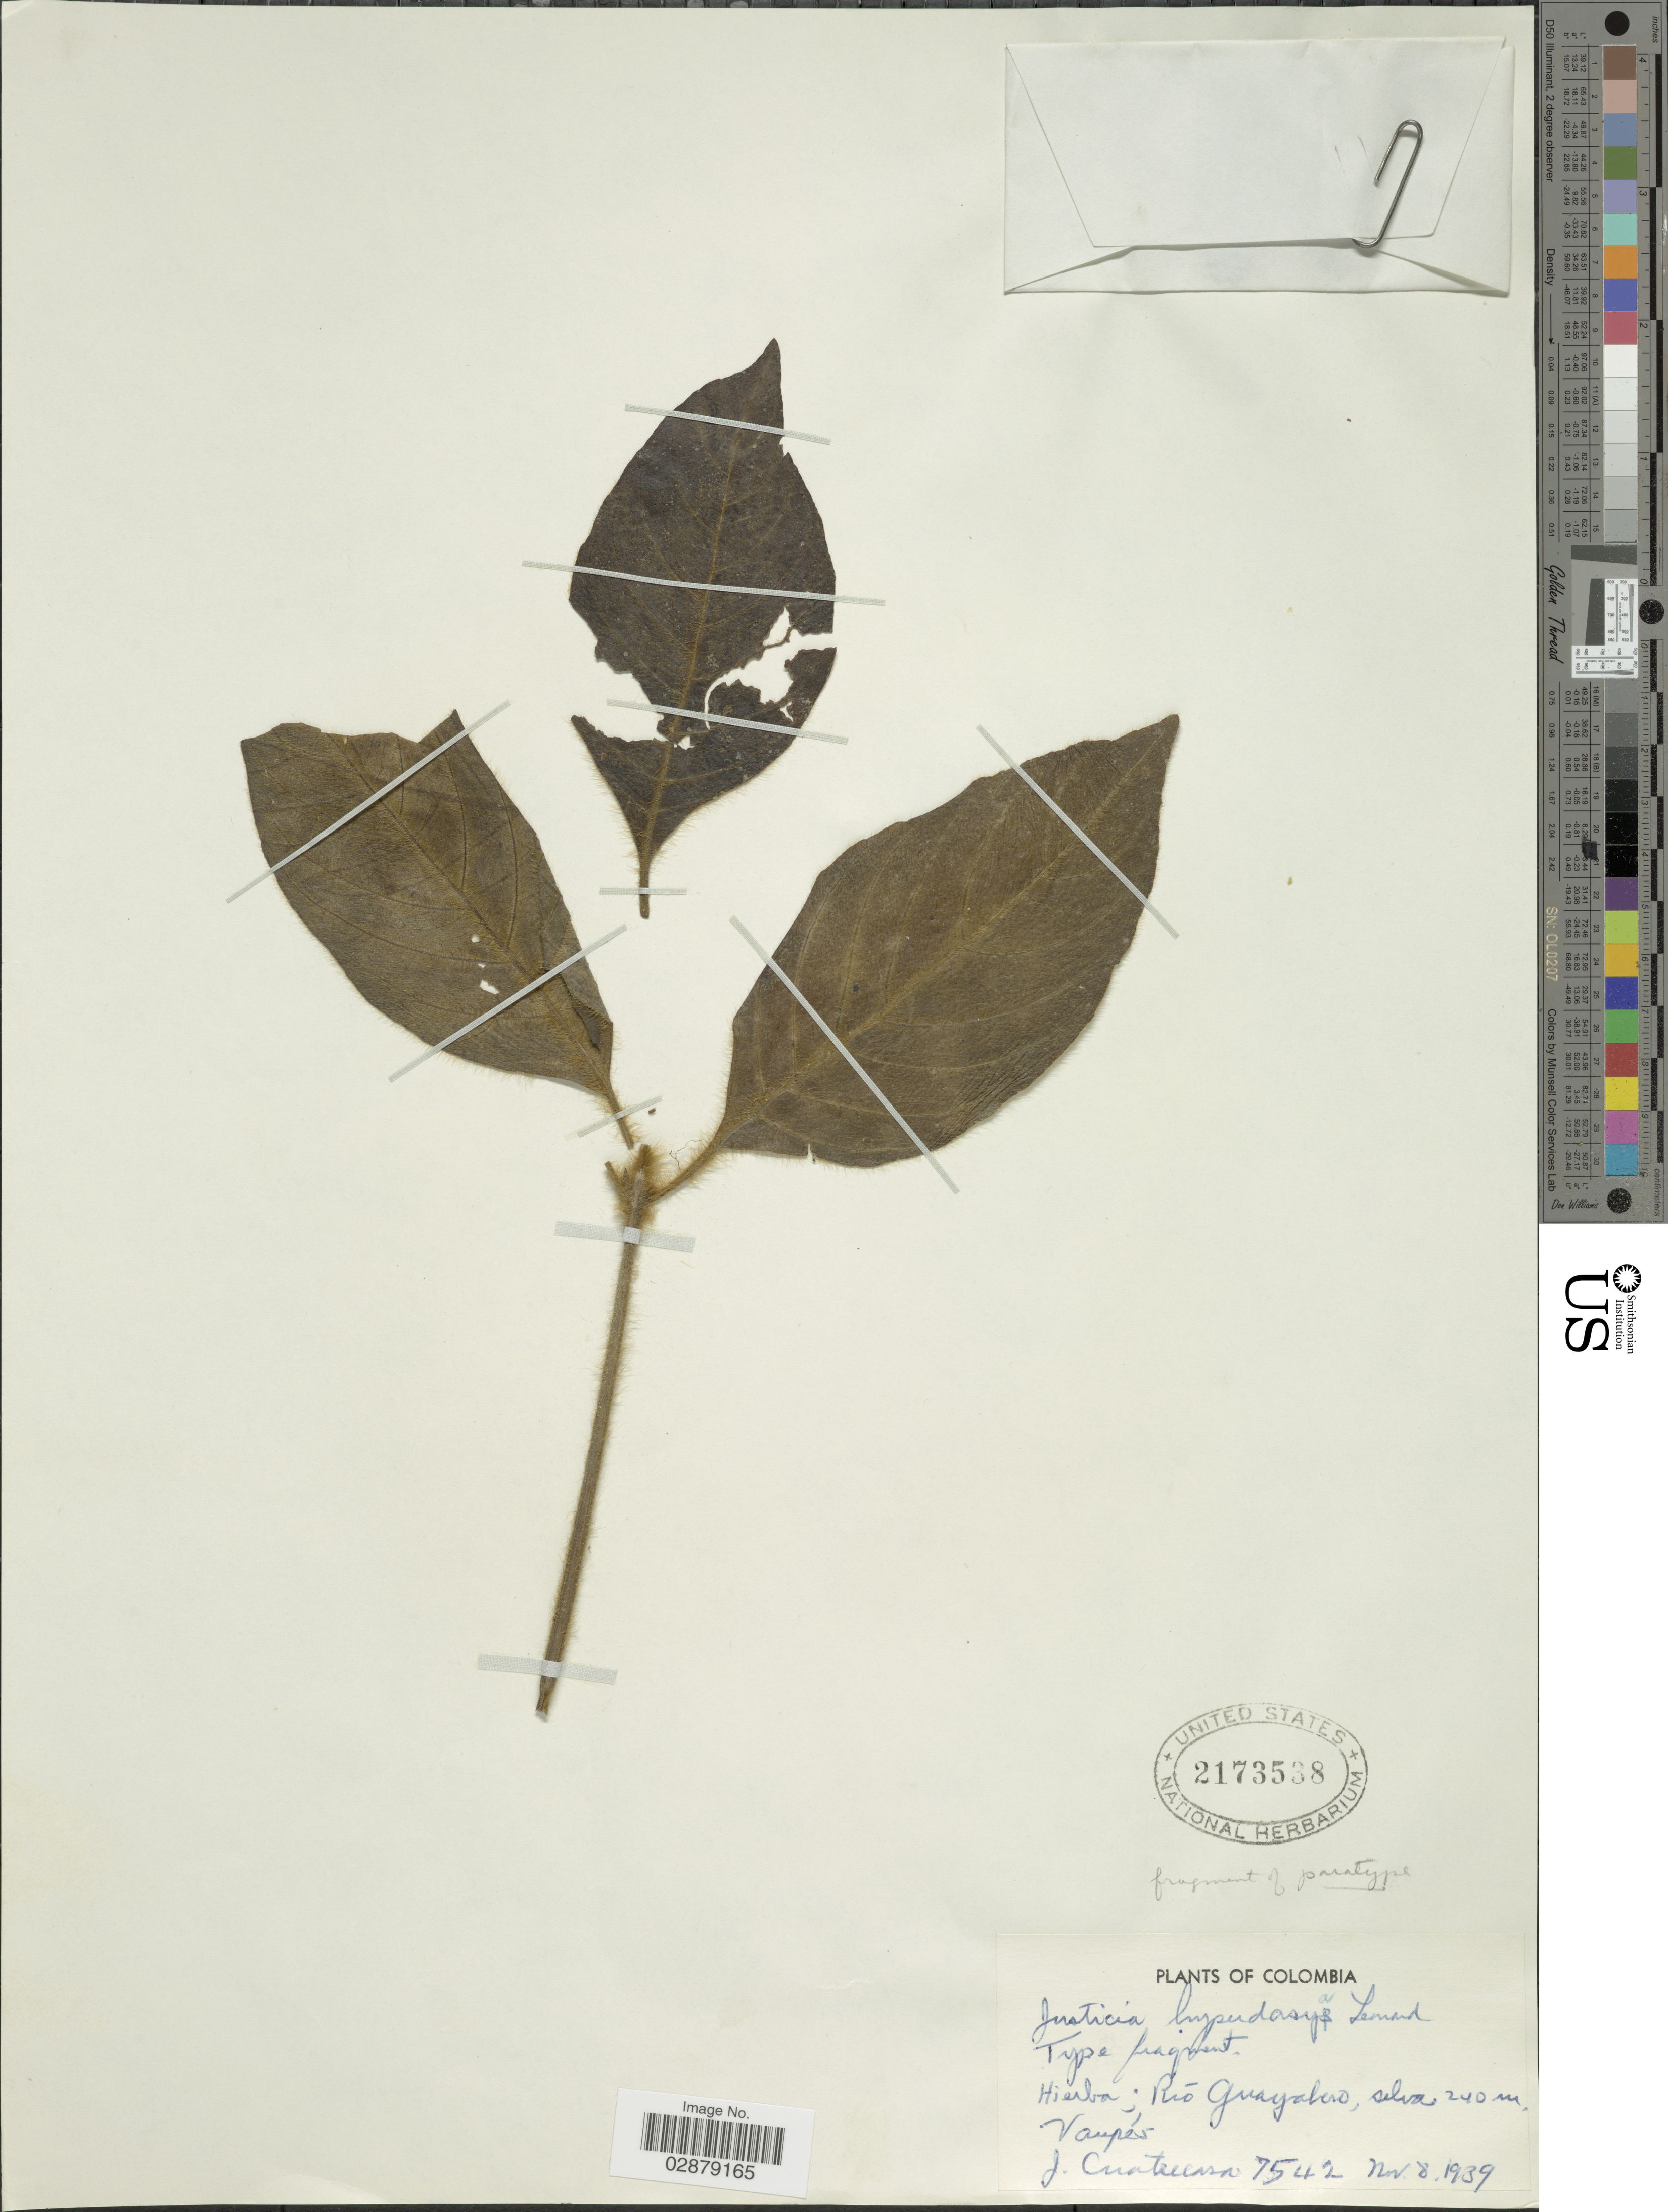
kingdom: Plantae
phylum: Tracheophyta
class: Magnoliopsida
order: Lamiales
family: Acanthaceae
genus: Justicia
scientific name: Justicia hyperdasya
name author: Leonard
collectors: J. Cuatrecasas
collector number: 7542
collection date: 1939-11-08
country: Colombia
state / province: Vaupés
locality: Río Guayabero.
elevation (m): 240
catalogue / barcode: US 2173538